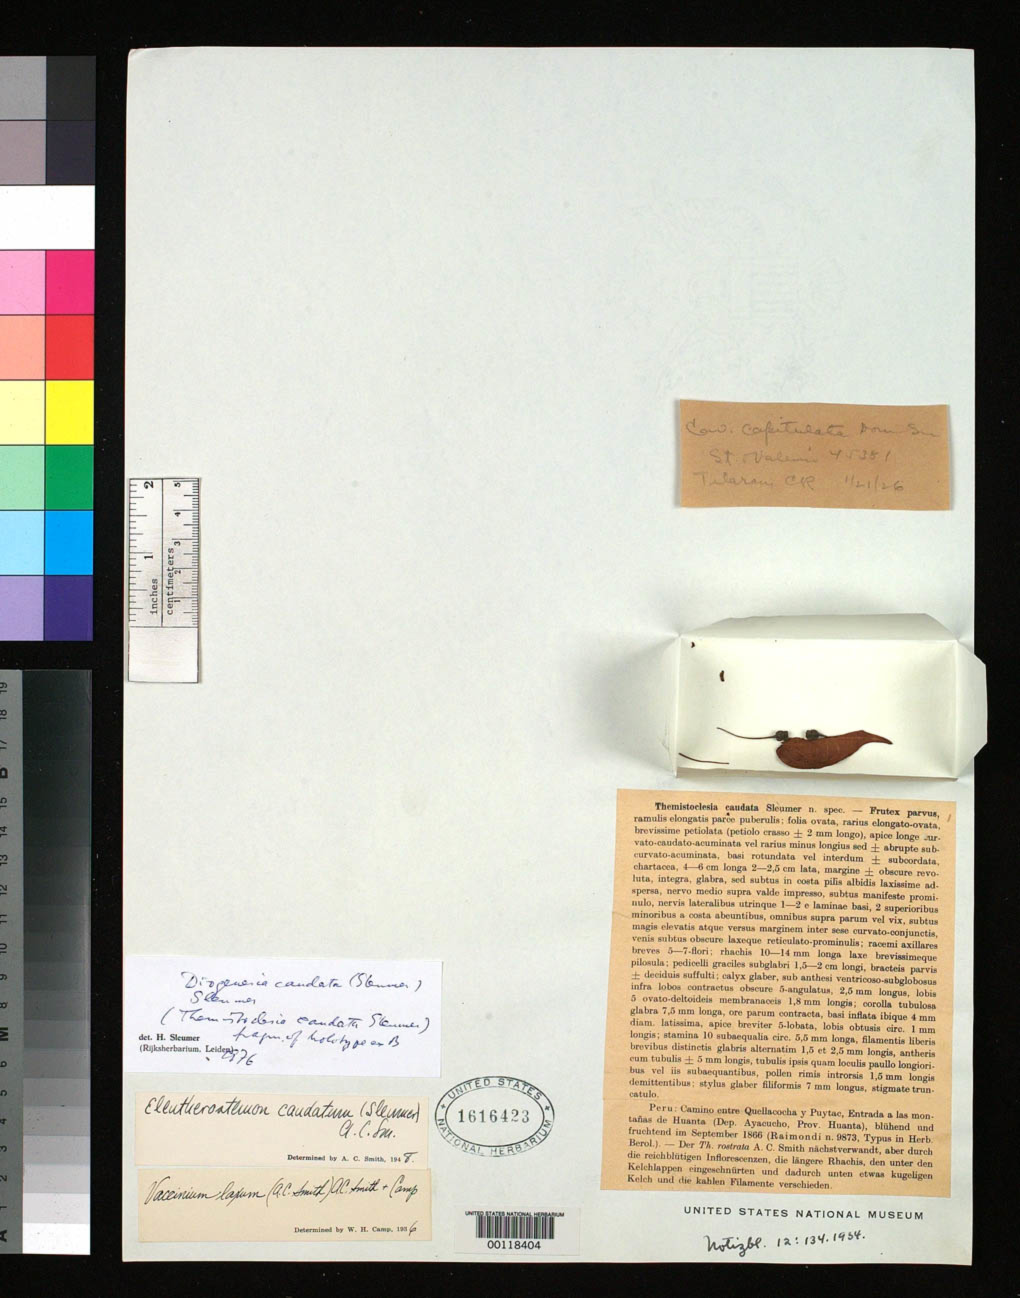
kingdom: Plantae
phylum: Tracheophyta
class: Magnoliopsida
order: Ericales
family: Ericaceae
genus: Themistoclesia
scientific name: Themistoclesia caudata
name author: Sleumer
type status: Type Fragment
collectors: A. Raimondi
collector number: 9873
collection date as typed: Sep 1866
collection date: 1866-09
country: Peru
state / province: Ayacucho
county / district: Huanta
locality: road between Quellacocha and Puytac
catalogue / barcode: US 1616423